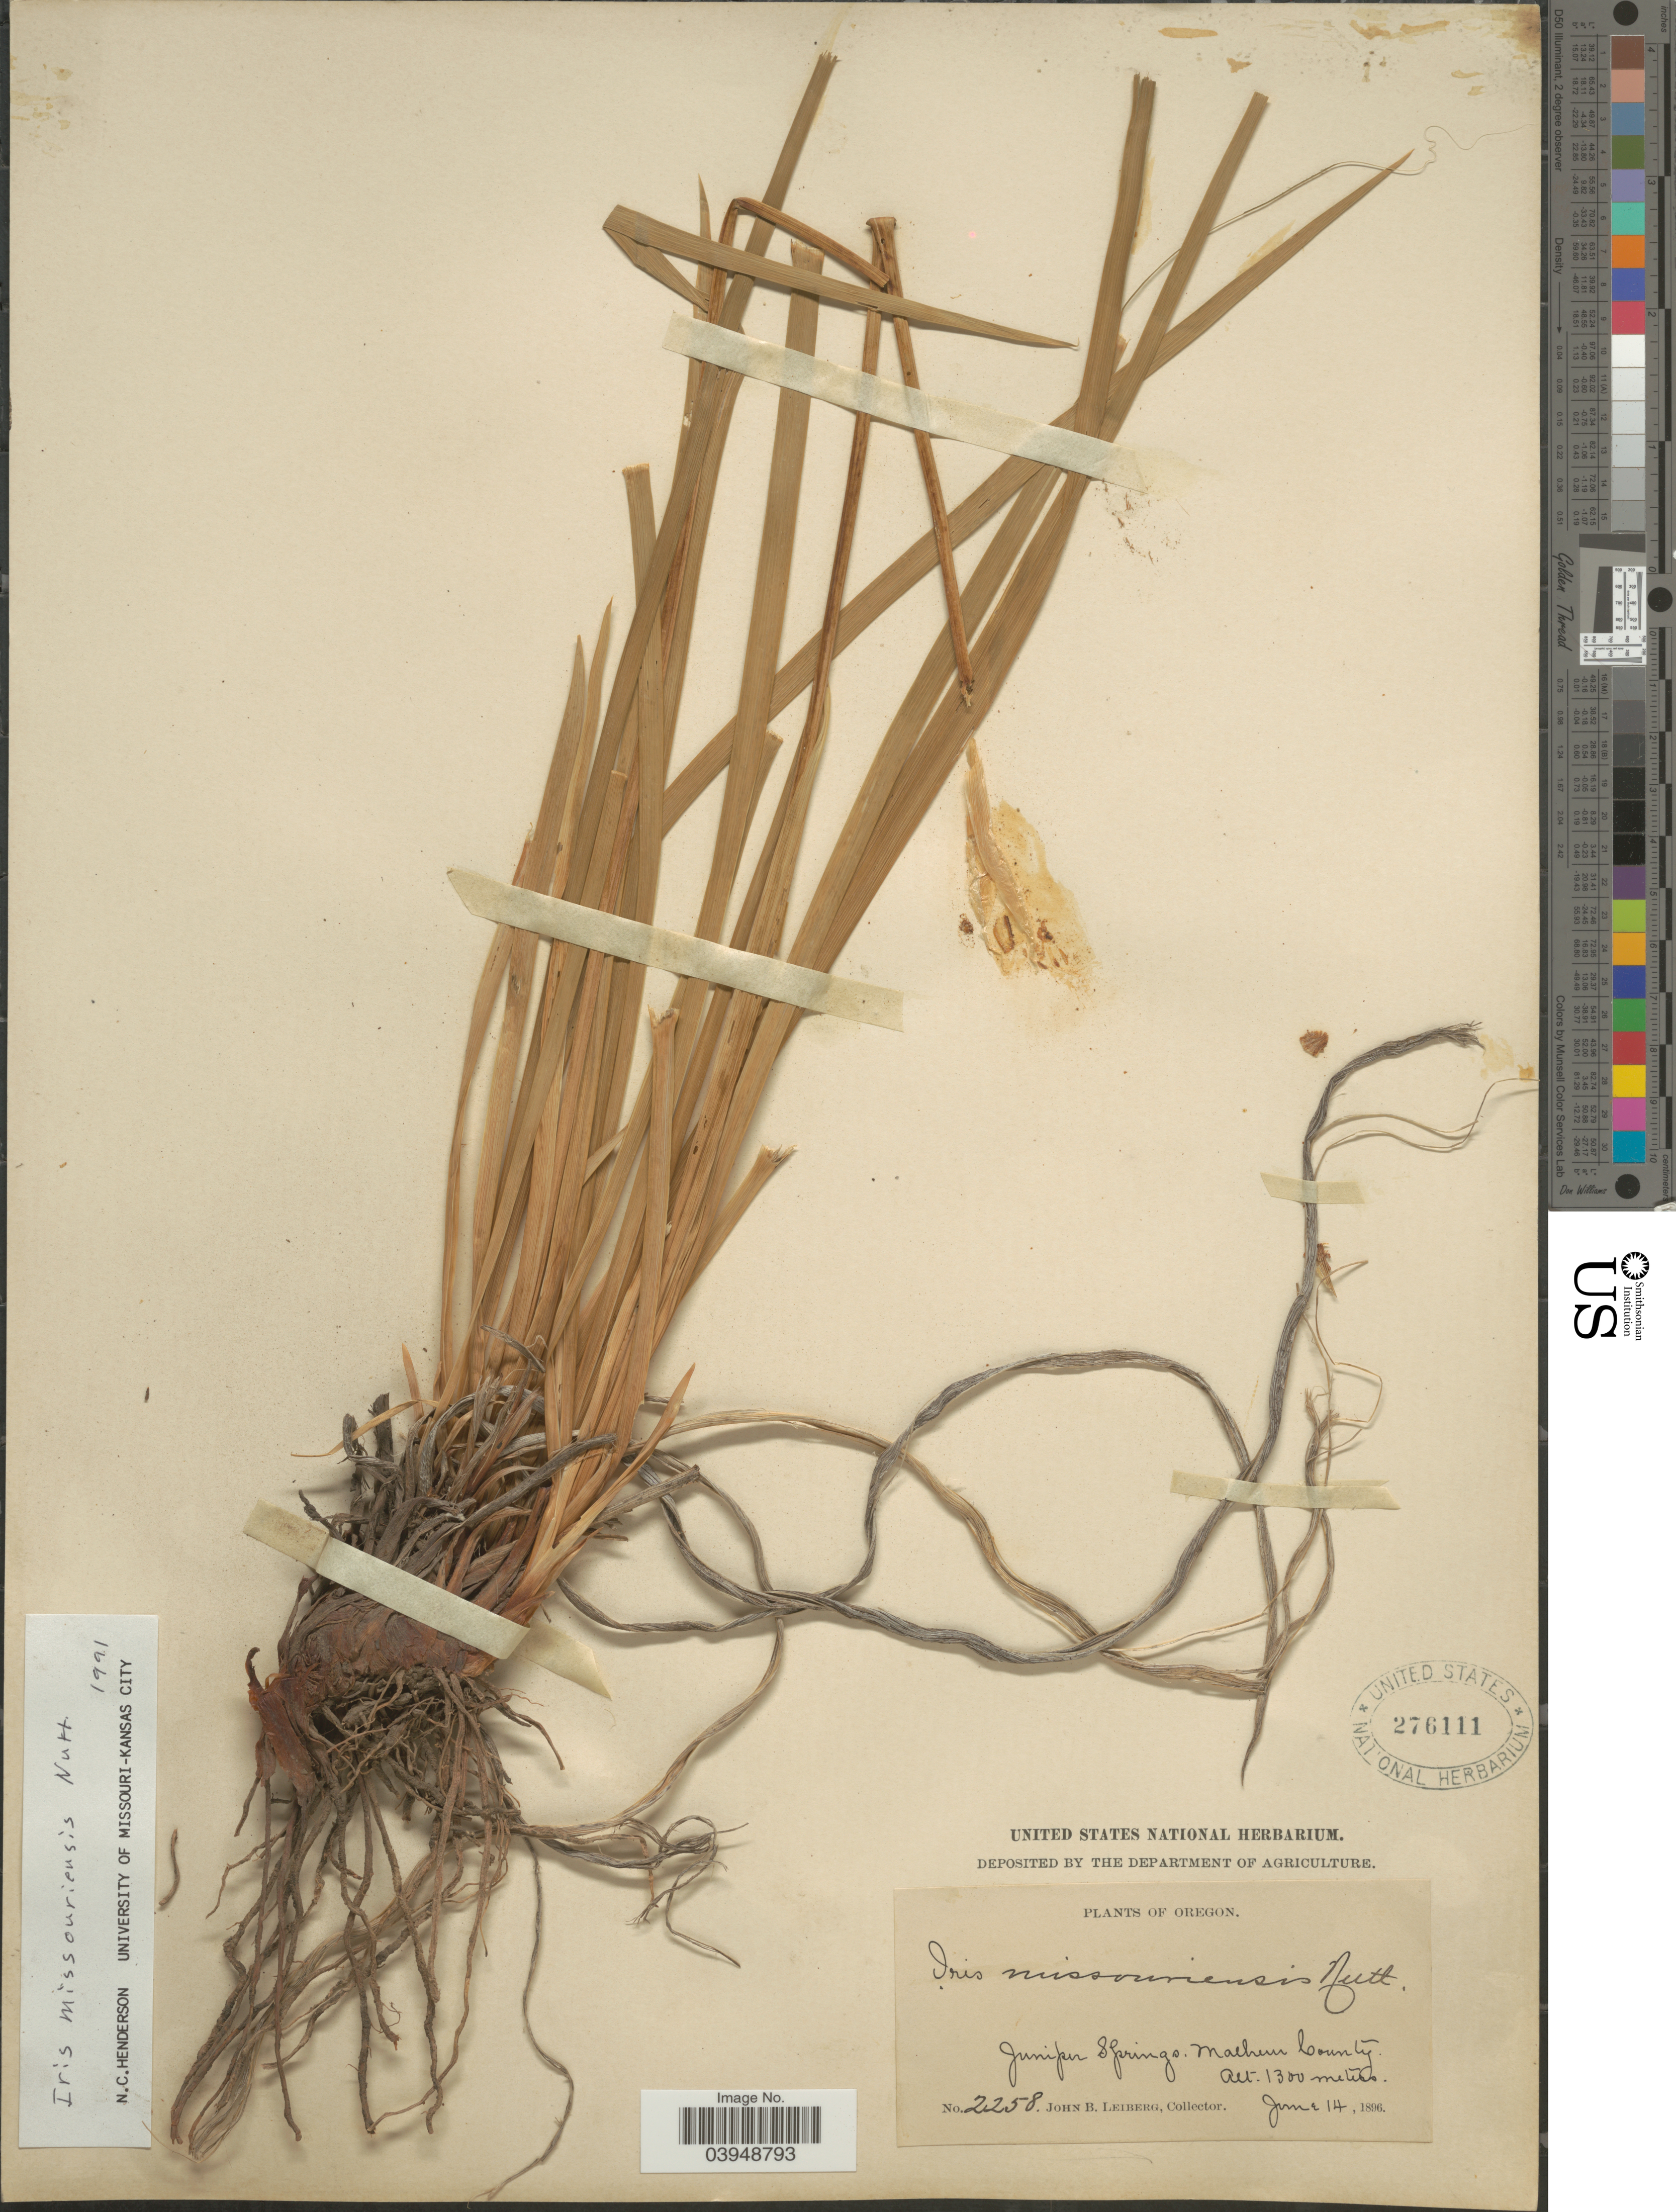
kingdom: Plantae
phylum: Tracheophyta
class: Liliopsida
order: Asparagales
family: Iridaceae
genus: Iris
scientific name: Iris missouriensis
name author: Nutt.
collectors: J. B. Leiberg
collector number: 2258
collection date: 1896-06-14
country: United States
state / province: Oregon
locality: Juniper Springs. Malheur County.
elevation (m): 1300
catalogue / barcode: US 276111